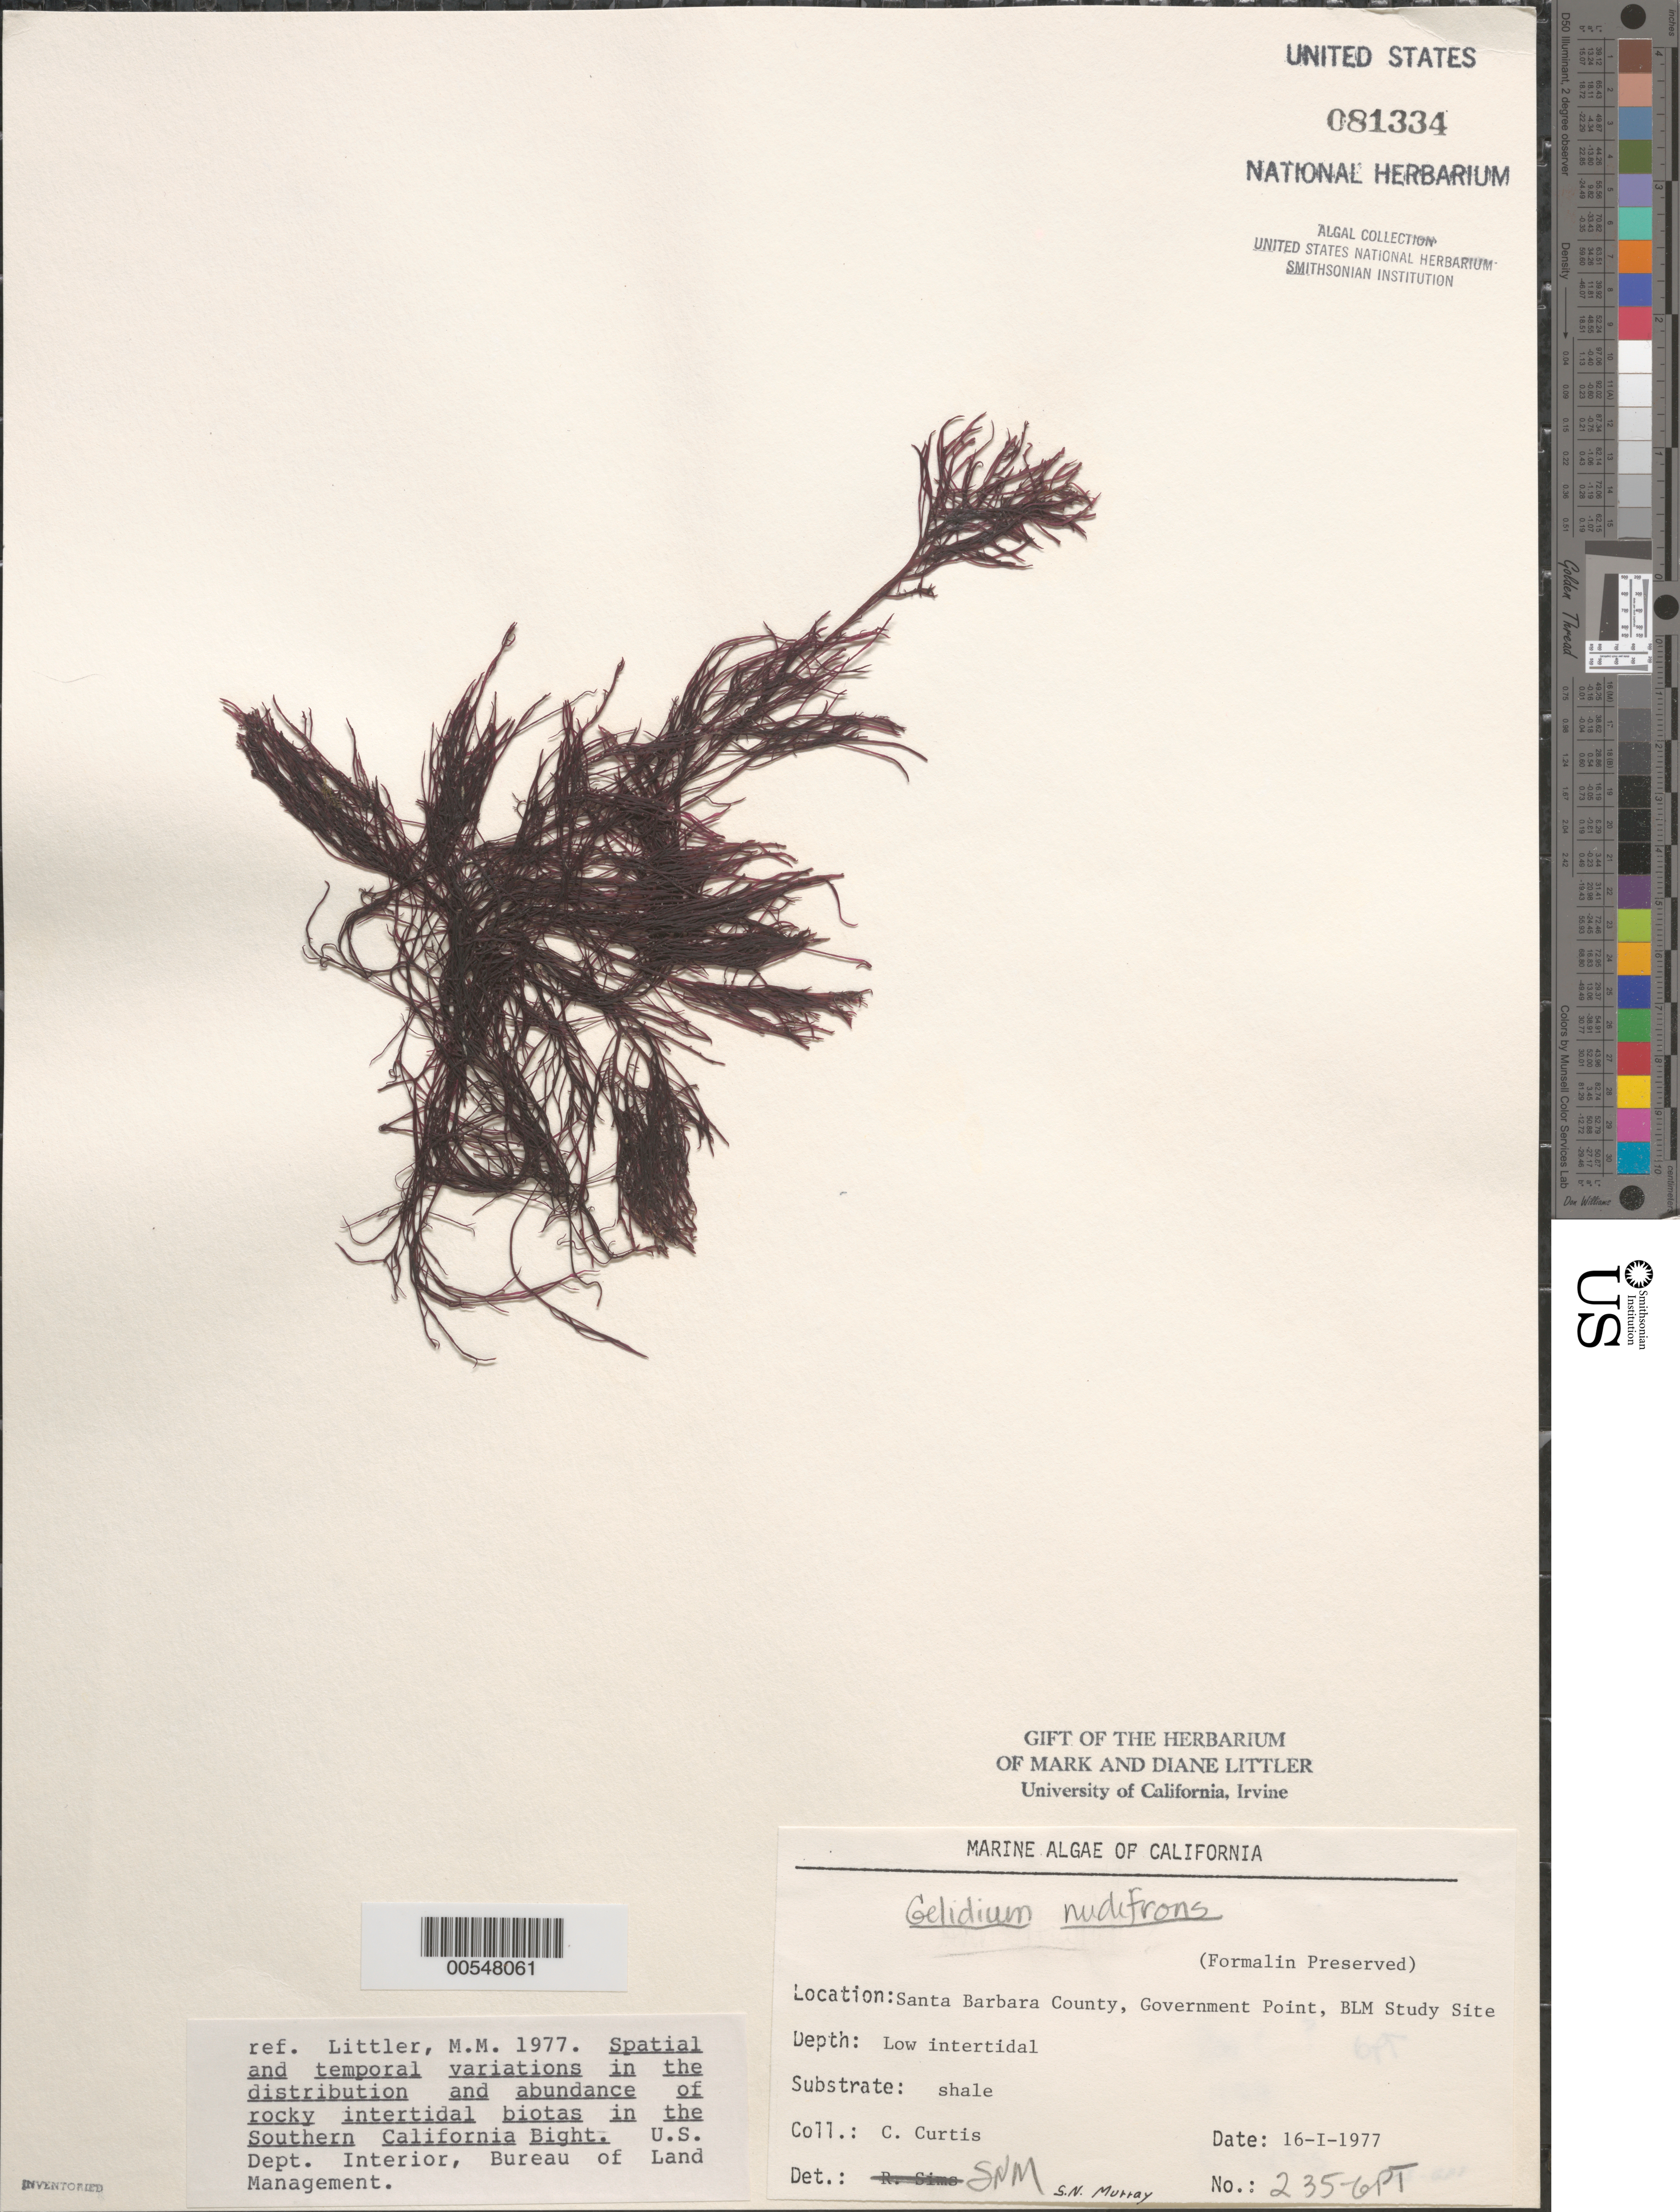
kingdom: Plantae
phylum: Rhodophyta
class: Florideophyceae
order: Gelidiales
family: Gelidiaceae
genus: Gelidium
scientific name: Gelidium nudifrons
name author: N.L. Gardner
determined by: Murray, S. N.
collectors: C. Curtis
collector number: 235-gpt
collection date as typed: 16 Jan 1977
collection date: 1977-01-16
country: United States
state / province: California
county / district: Santa Barbara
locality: Government Point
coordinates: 34 26'31"N, 120 24'06"W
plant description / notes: BLM-SOCALBIGHT Rocky Intertidal Survey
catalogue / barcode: US 81334